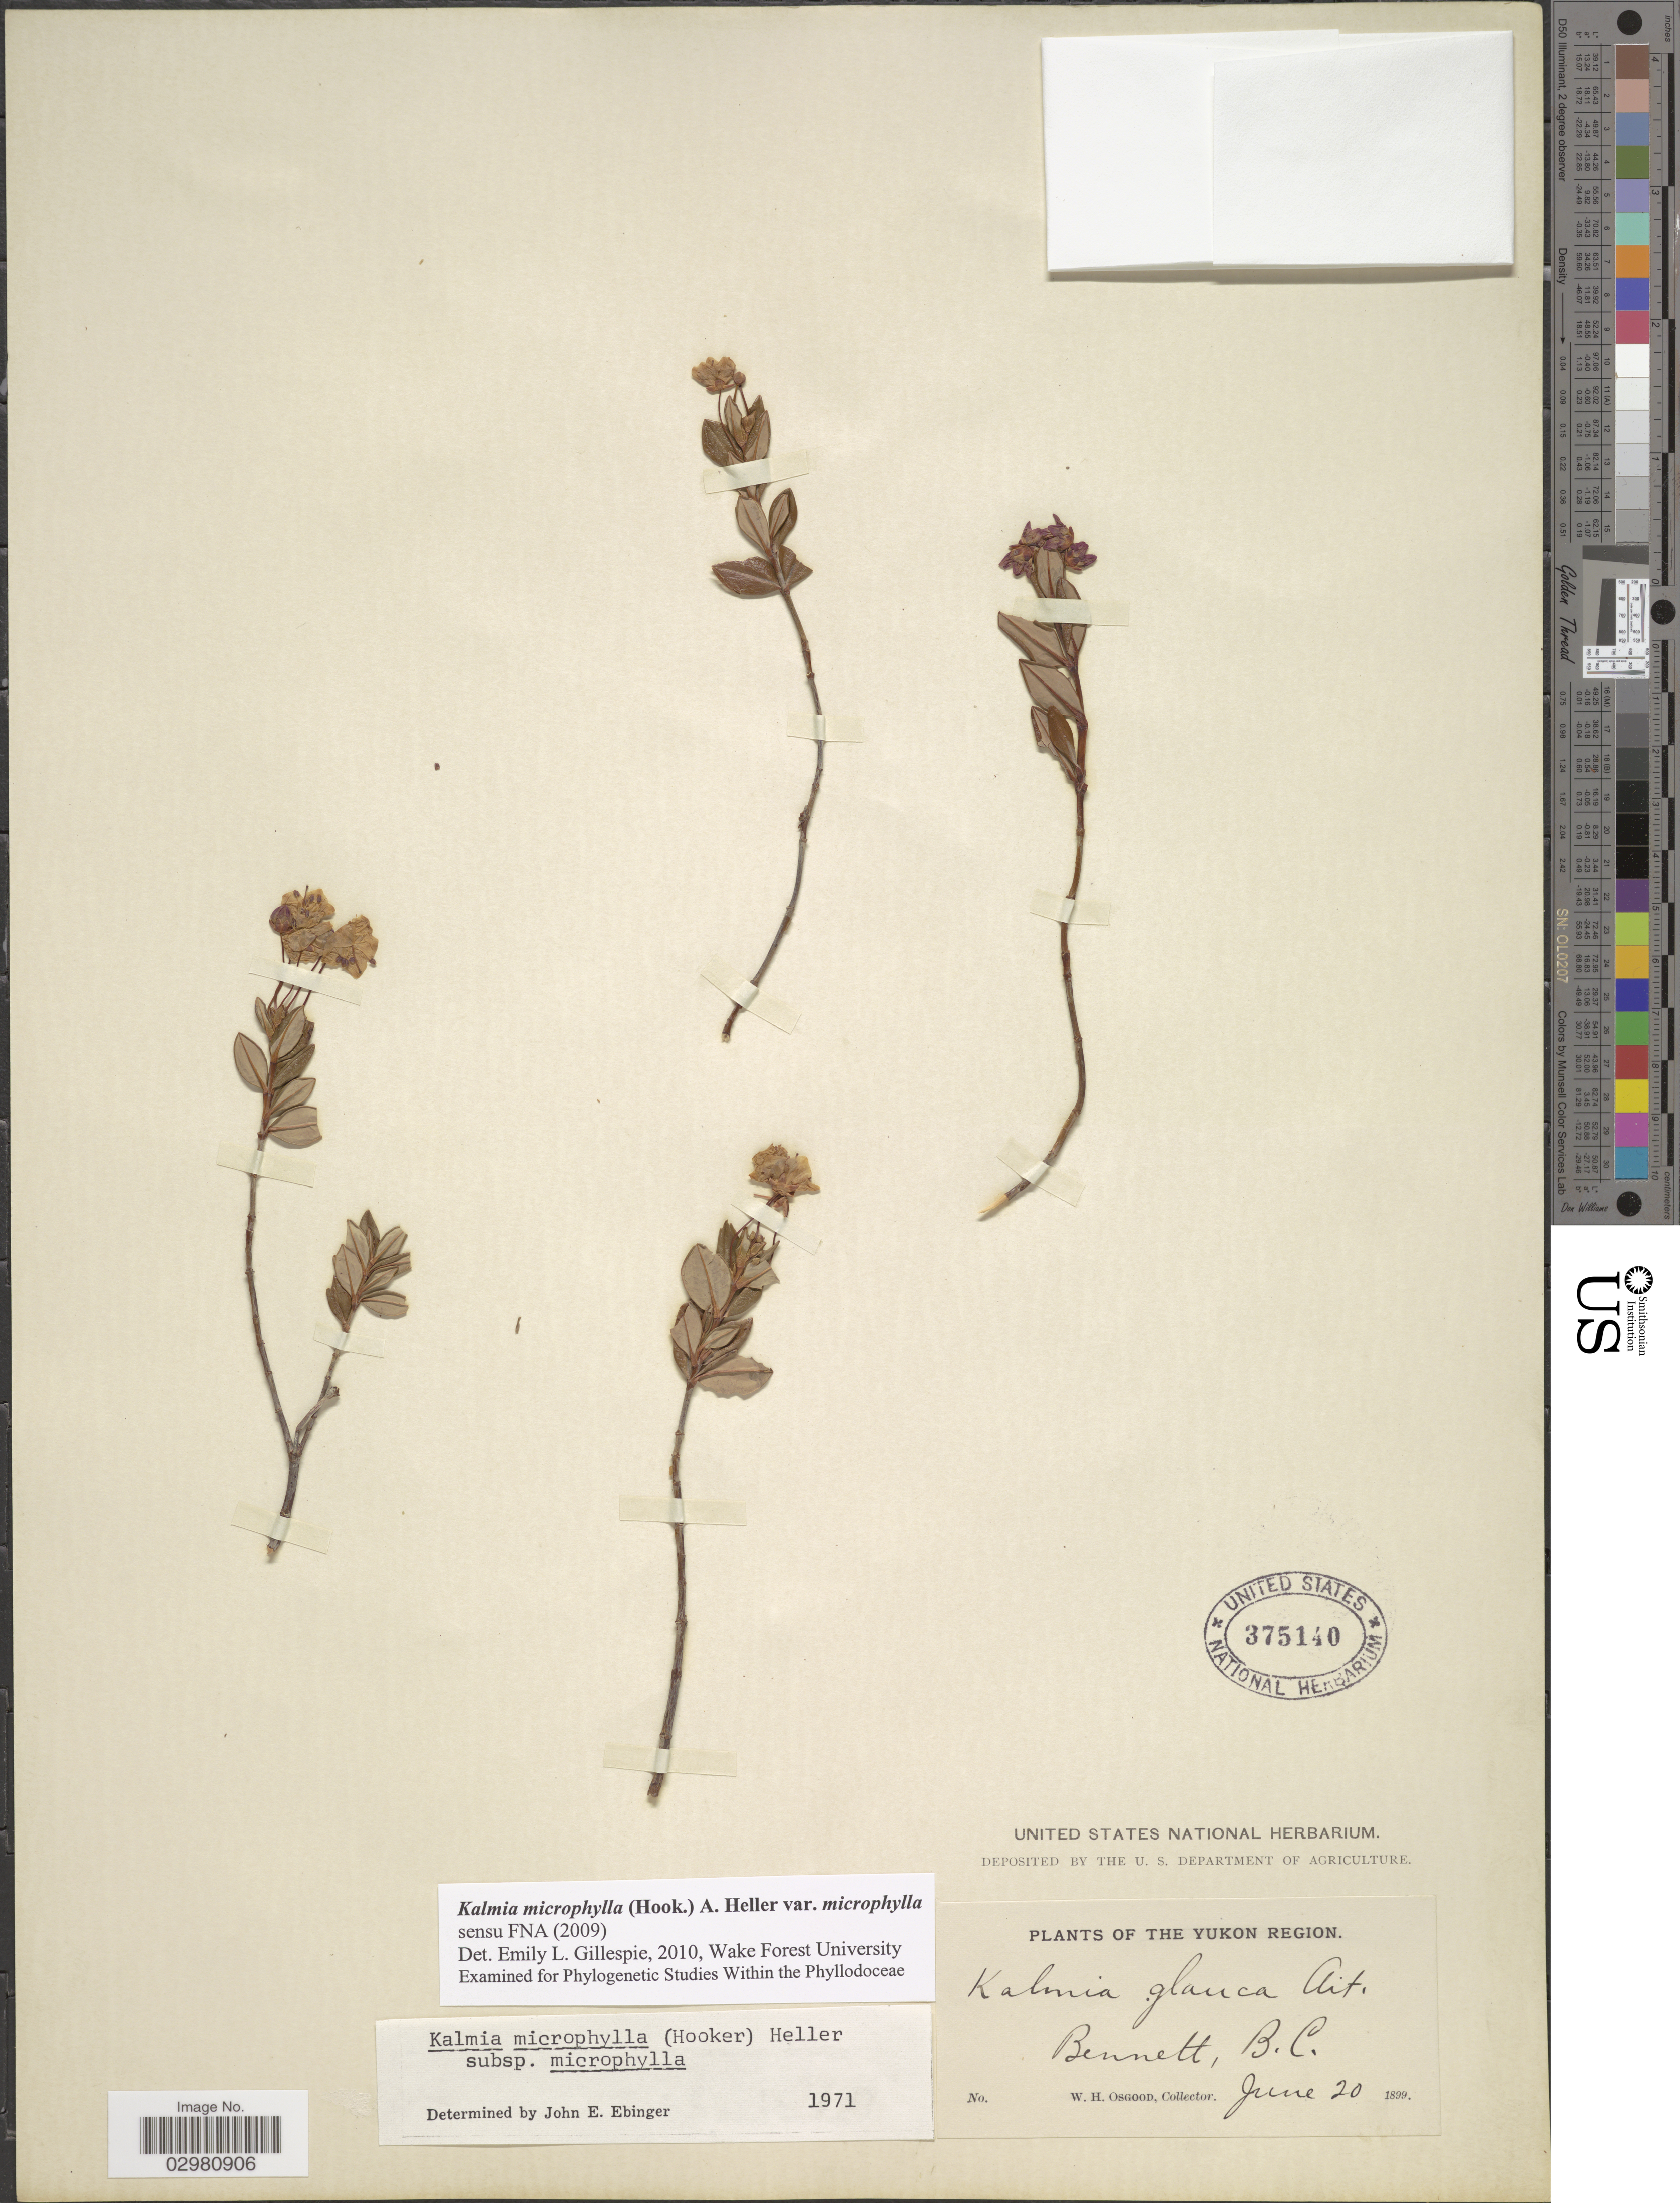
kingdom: Plantae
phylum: Tracheophyta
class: Magnoliopsida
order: Ericales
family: Ericaceae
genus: Kalmia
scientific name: Kalmia microphylla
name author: (Hook.) A. Heller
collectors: W. Osgood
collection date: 1899-06-20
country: Canada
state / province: British Columbia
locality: Bennett, B.C.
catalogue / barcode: US 375140